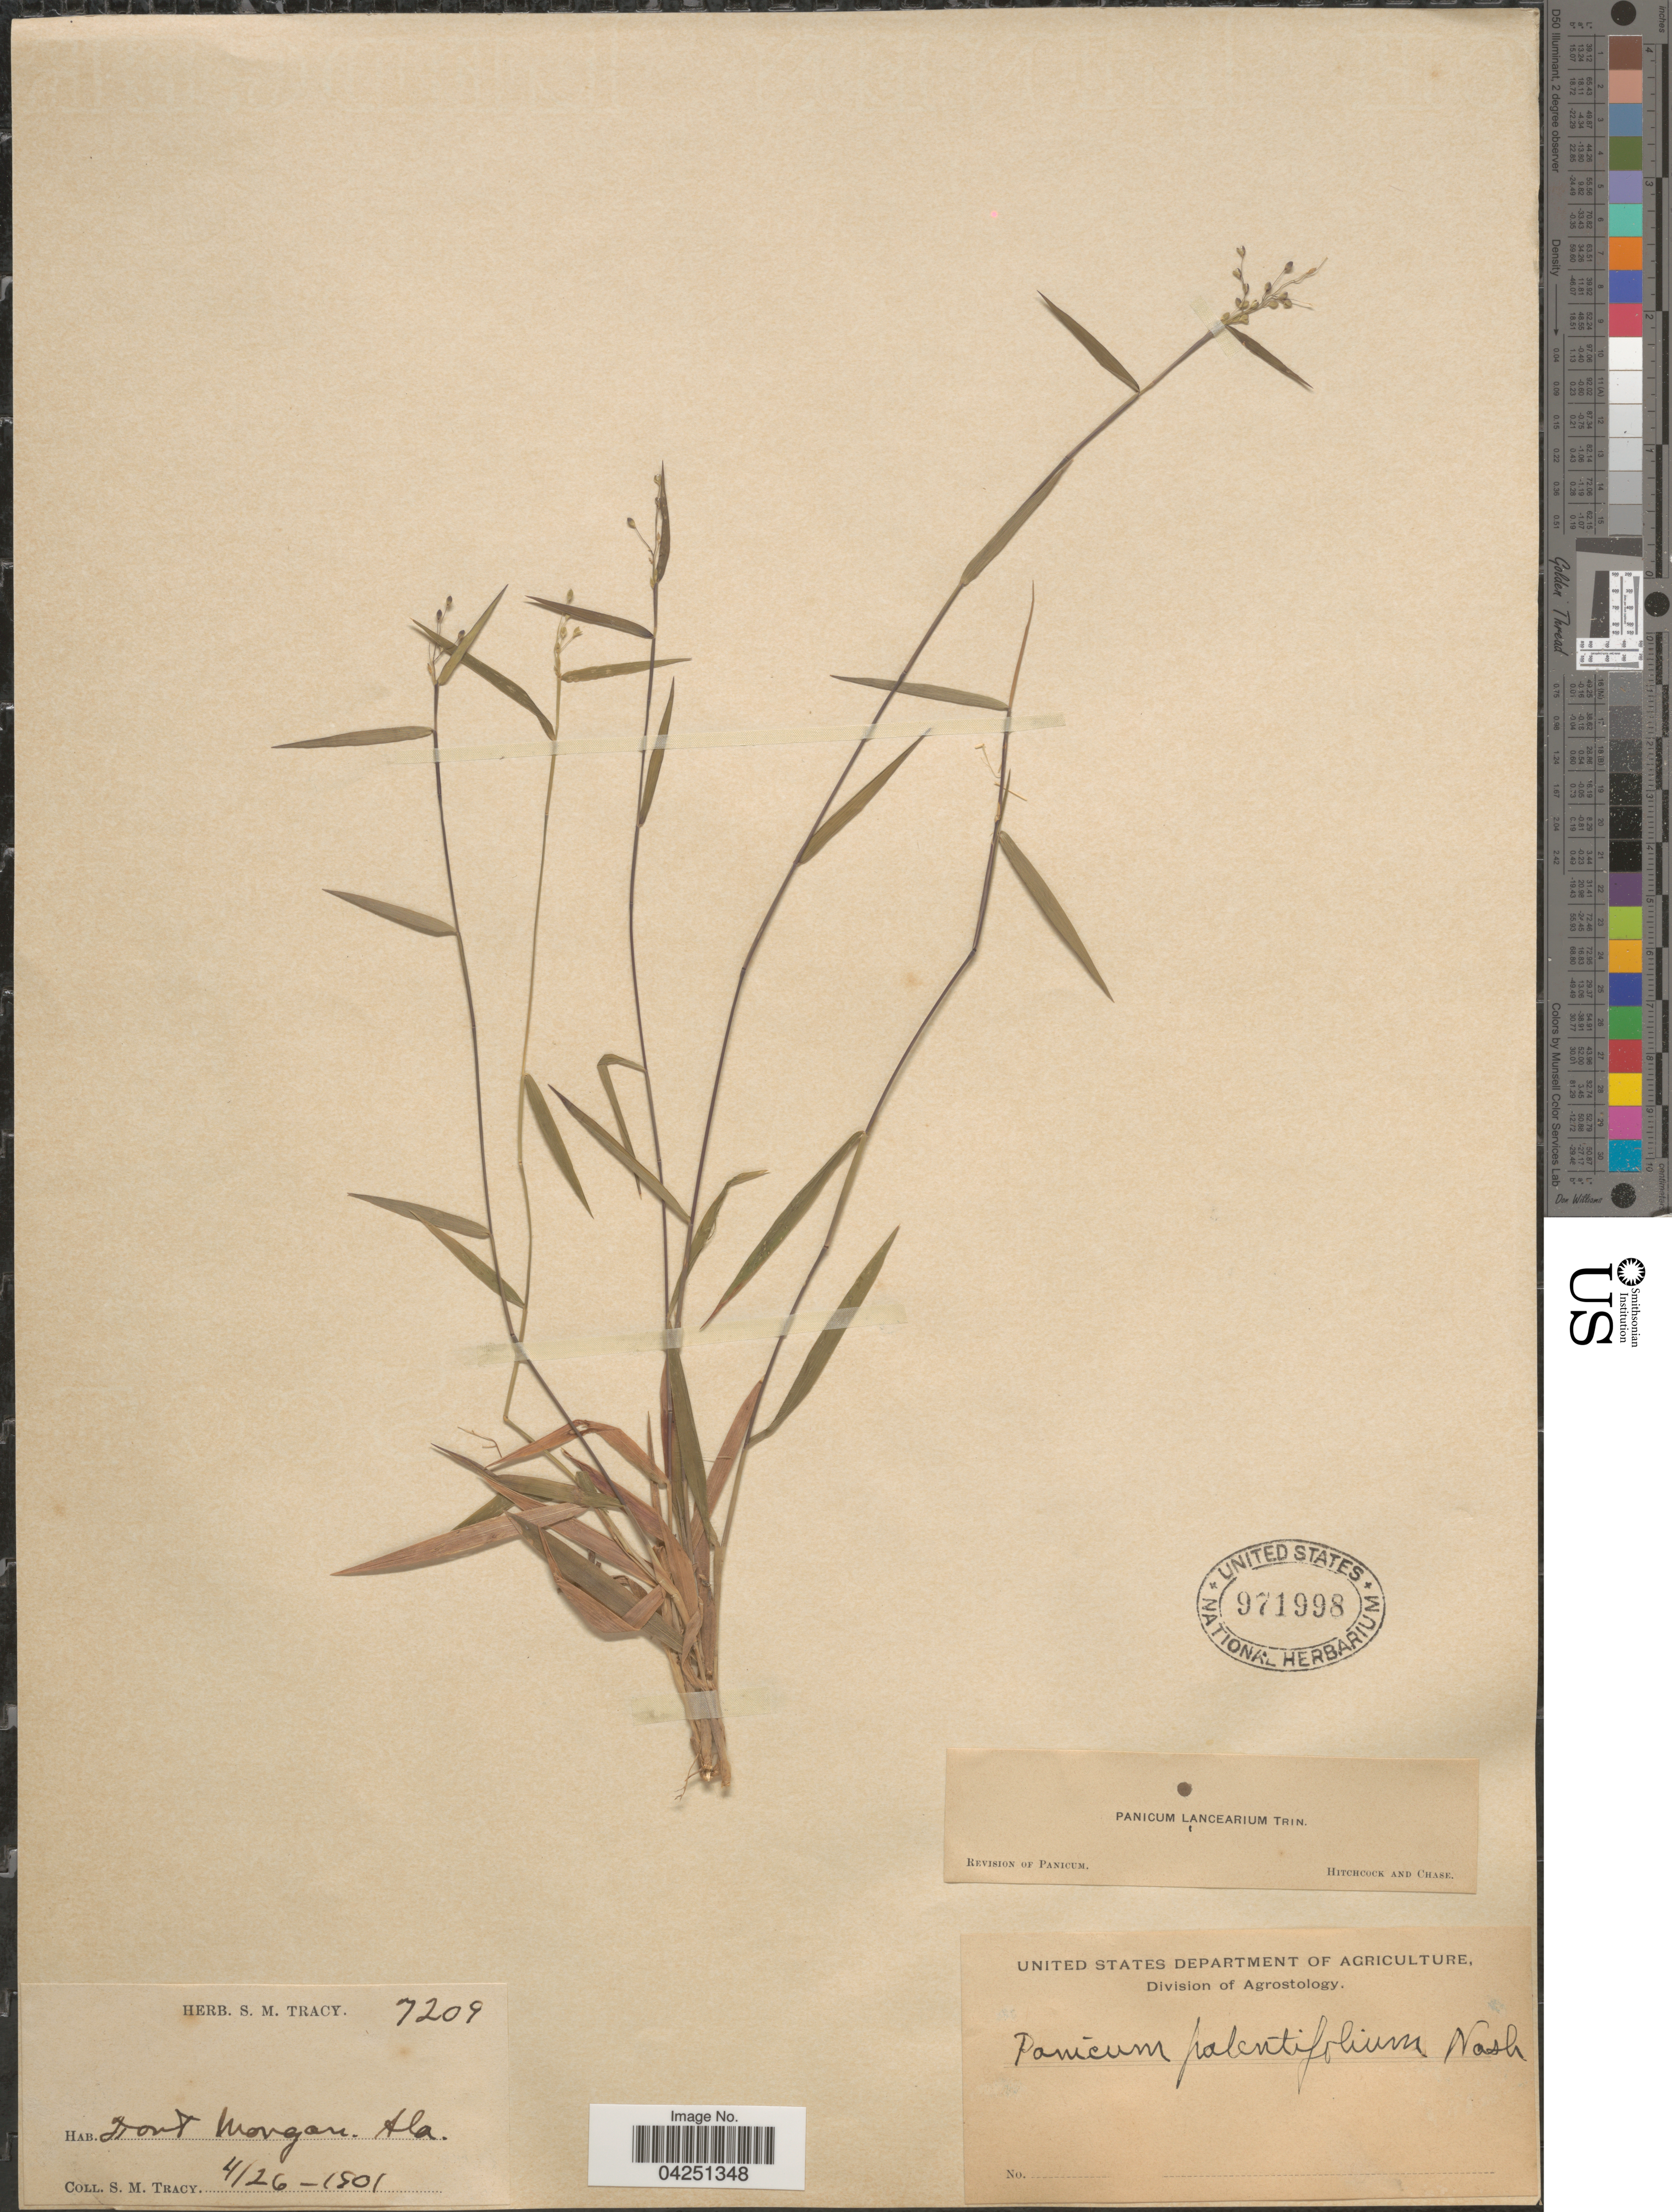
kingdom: Plantae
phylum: Tracheophyta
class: Liliopsida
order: Poales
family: Poaceae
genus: Dichanthelium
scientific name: Dichanthelium acuminatum var. acuminatum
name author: (Sw.) Gould & C.A. Clark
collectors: S. M. Tracy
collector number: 7209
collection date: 1901-04-26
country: United States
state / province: Alabama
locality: Fort Morgan.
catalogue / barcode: US 971998